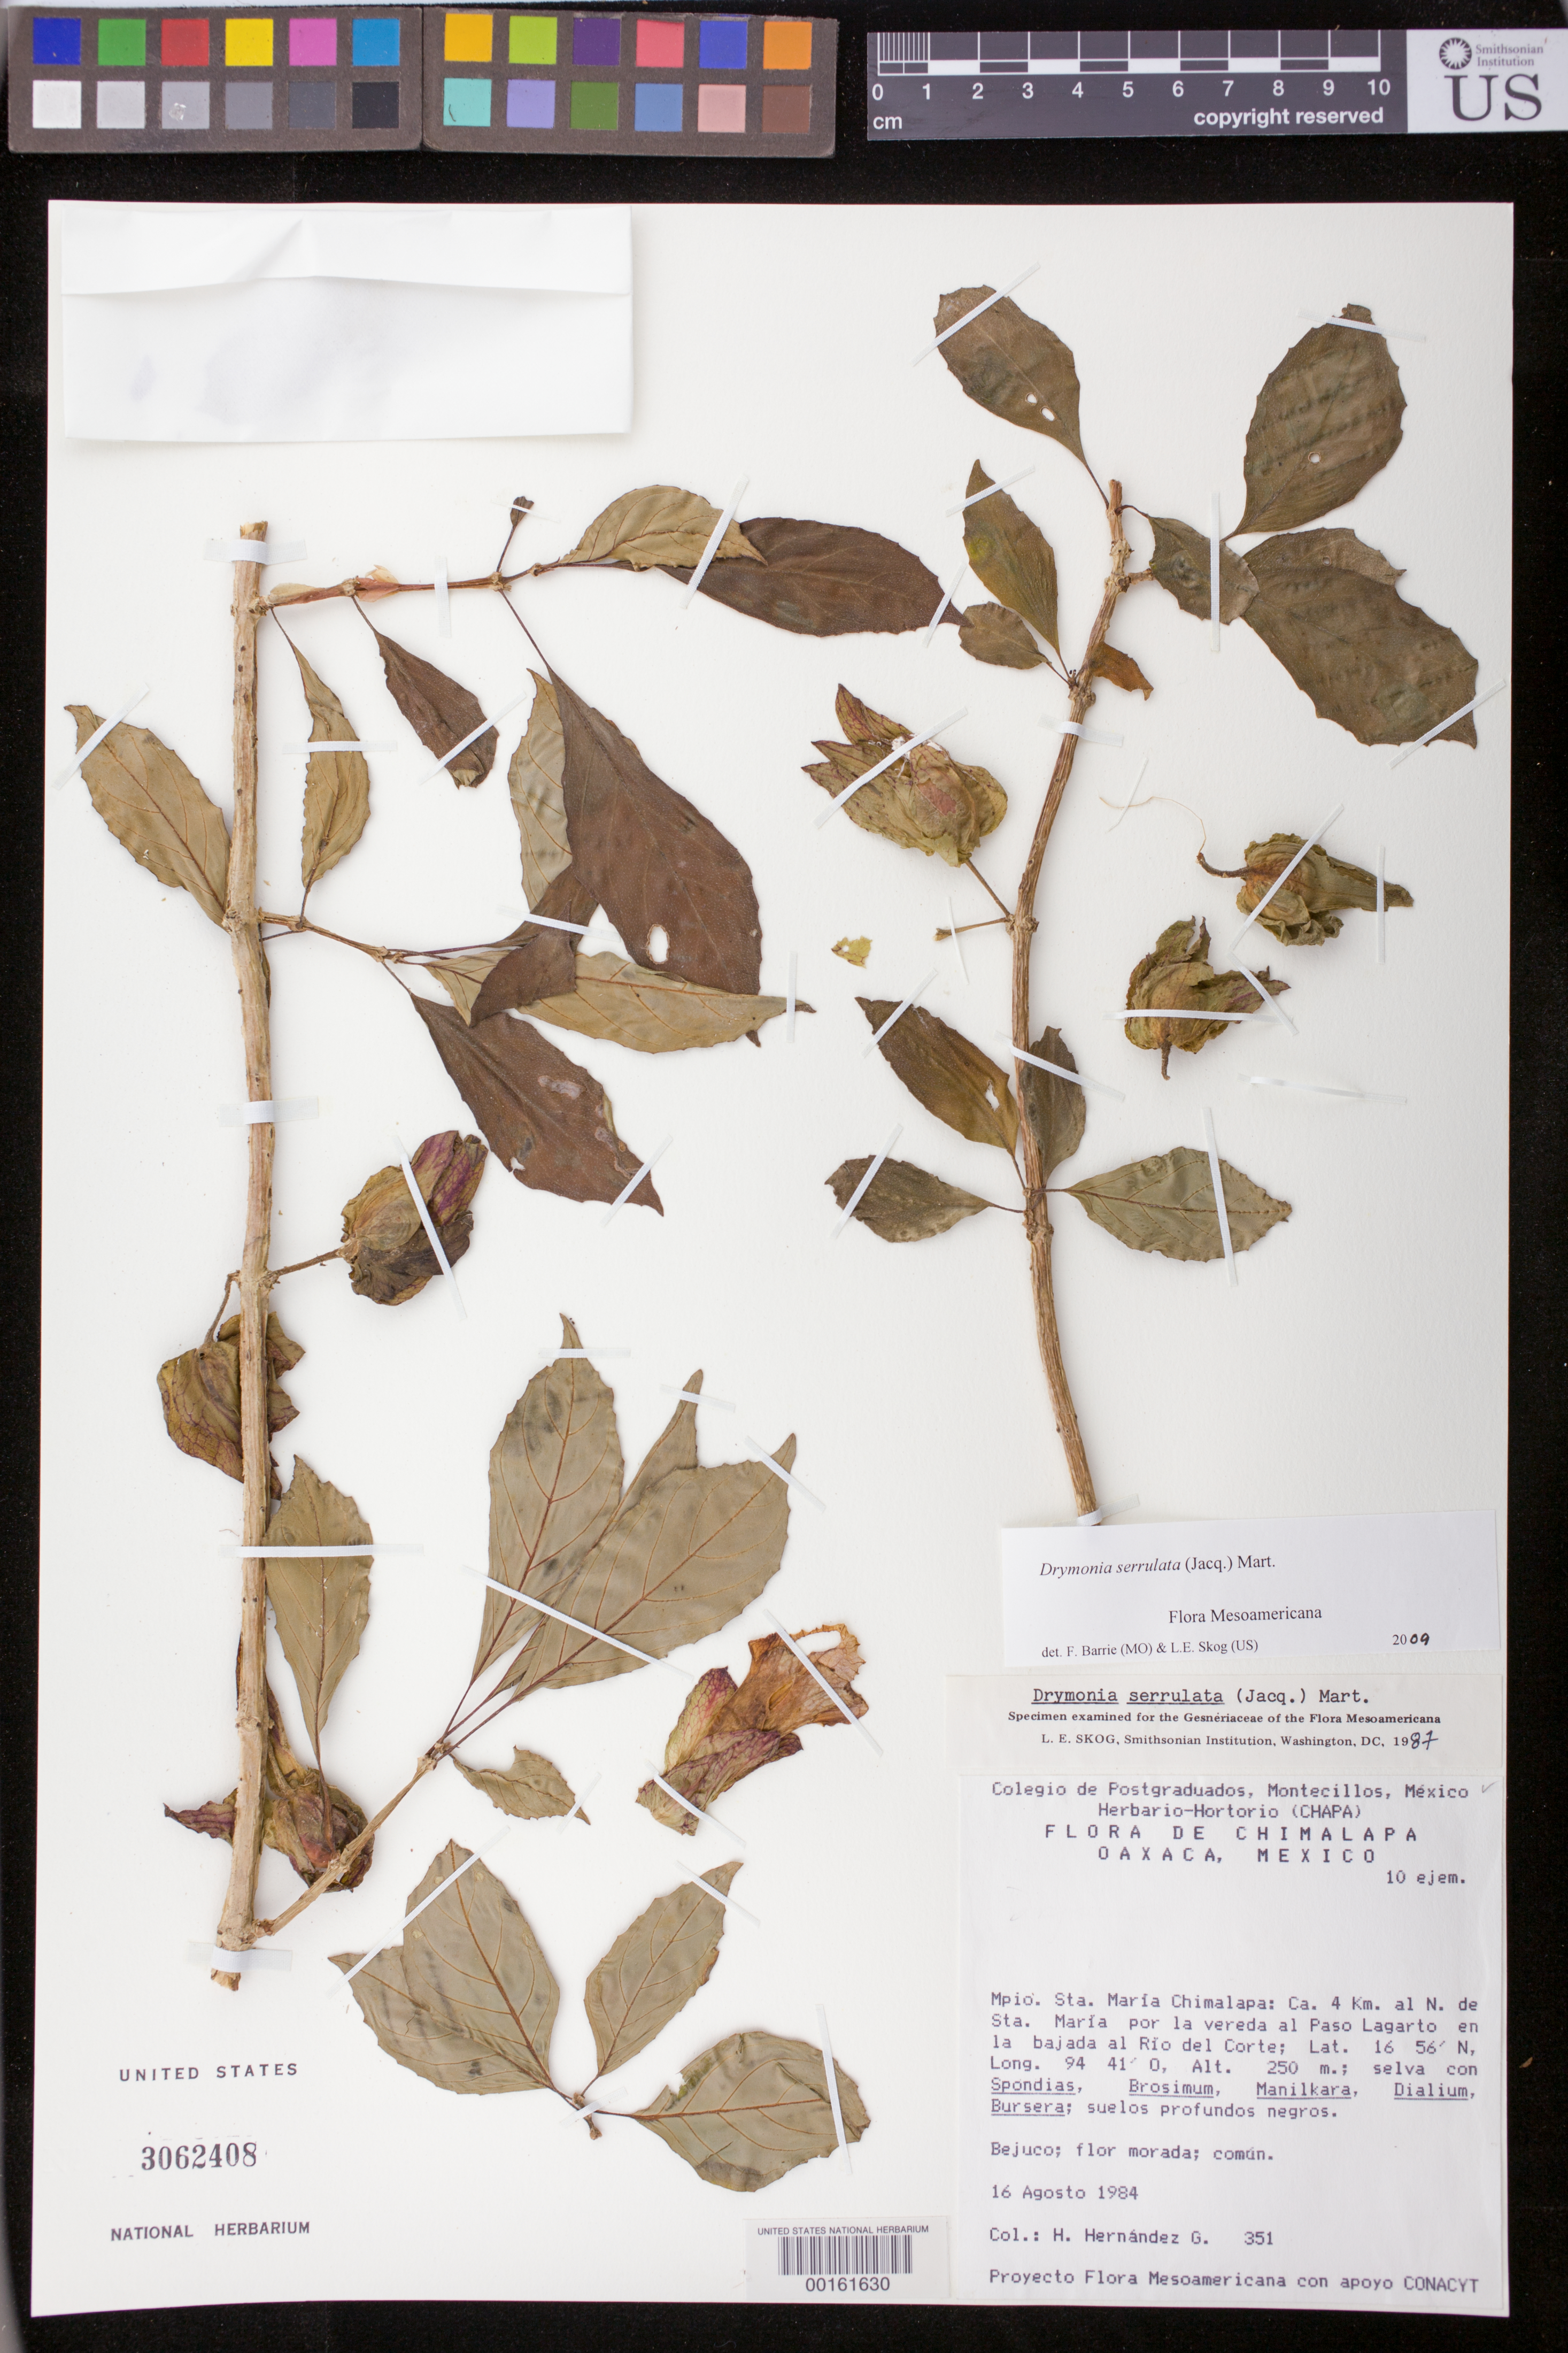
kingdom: Plantae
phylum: Tracheophyta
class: Magnoliopsida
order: Lamiales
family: Gesneriaceae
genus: Drymonia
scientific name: Drymonia serrulata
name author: (Jacq.) Mart.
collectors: H. Hernandez G.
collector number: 351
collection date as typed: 16 Aug 1984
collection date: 1984-08-16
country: Mexico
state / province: Oaxaca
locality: Sta. Maria Chimalapa mun., about 4 km N of Sta Maria on path to Paso Lagarto descending to Rio del Corte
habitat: Forest with Spondias, Brosimum, Manilkara, Dialium, Bursera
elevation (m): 250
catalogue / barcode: US 3062408